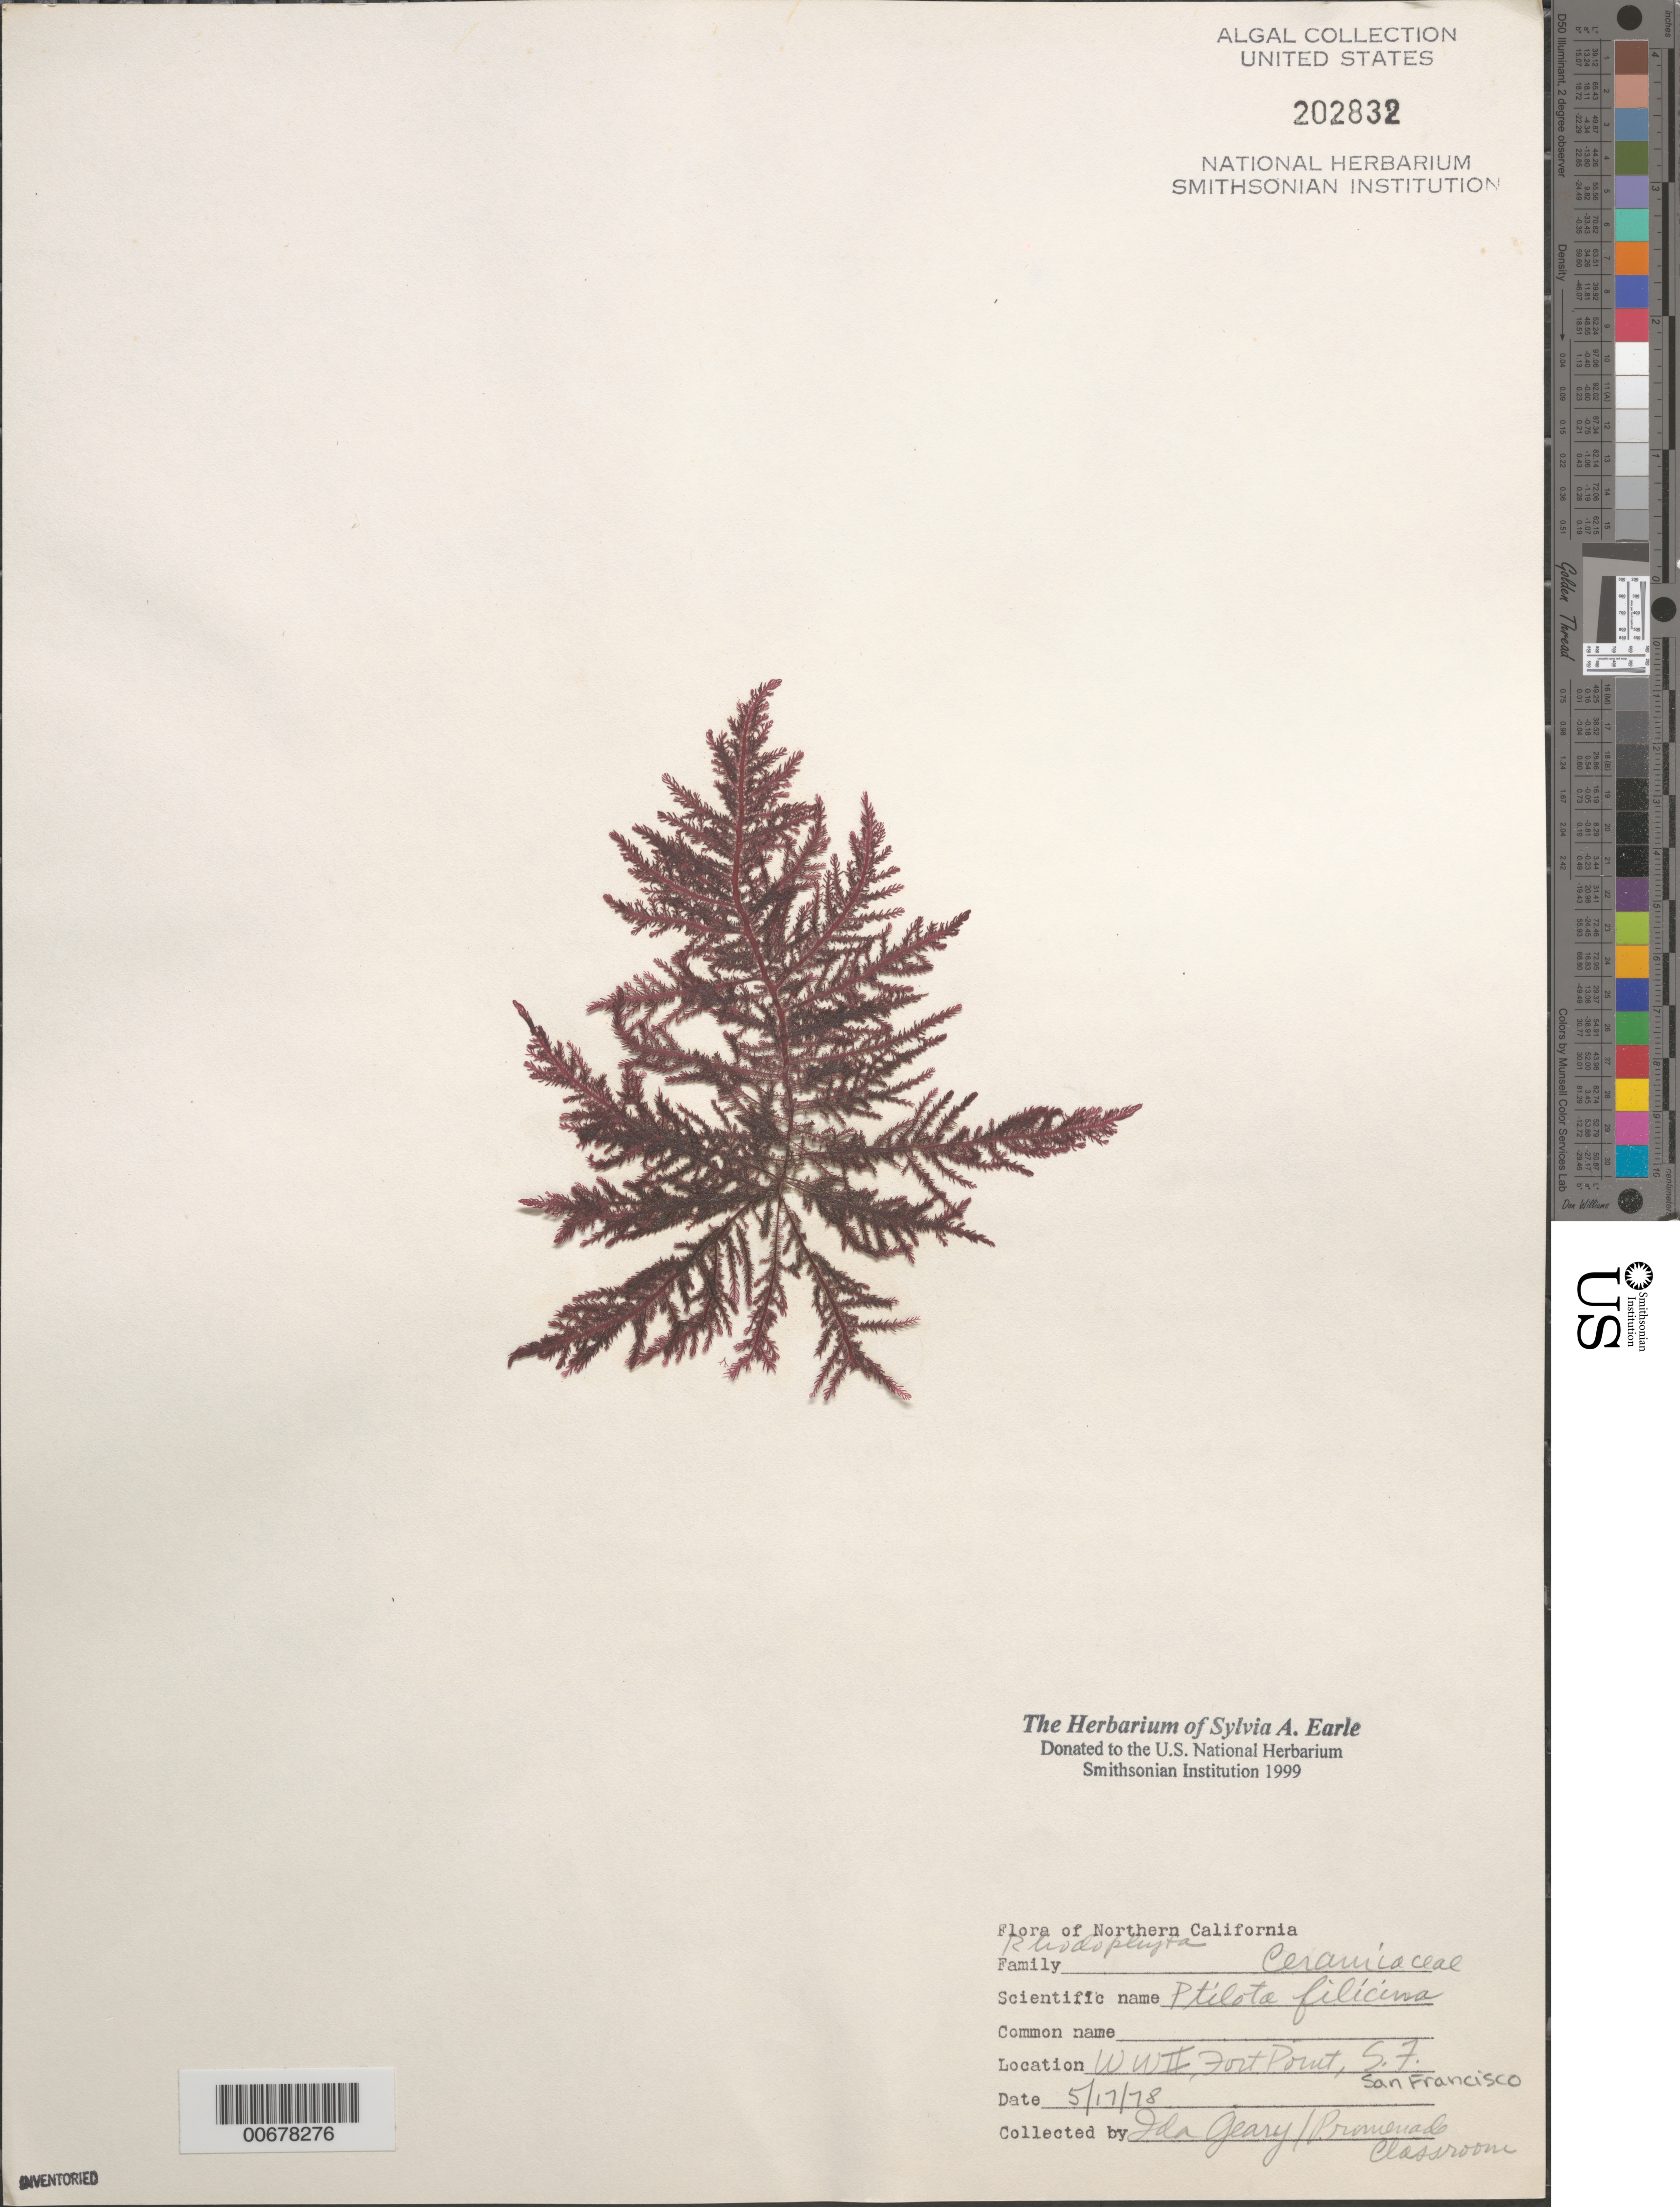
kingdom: Plantae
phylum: Rhodophyta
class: Florideophyceae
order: Ceramiales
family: Wrangeliaceae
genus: Ptilota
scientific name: Ptilota filicina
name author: J. Agardh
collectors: I. Geary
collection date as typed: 17 May 1978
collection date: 1978-05-17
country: United States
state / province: California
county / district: San Francisco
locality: San Francisco, Fort Point, World War II Pier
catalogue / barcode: US 202832